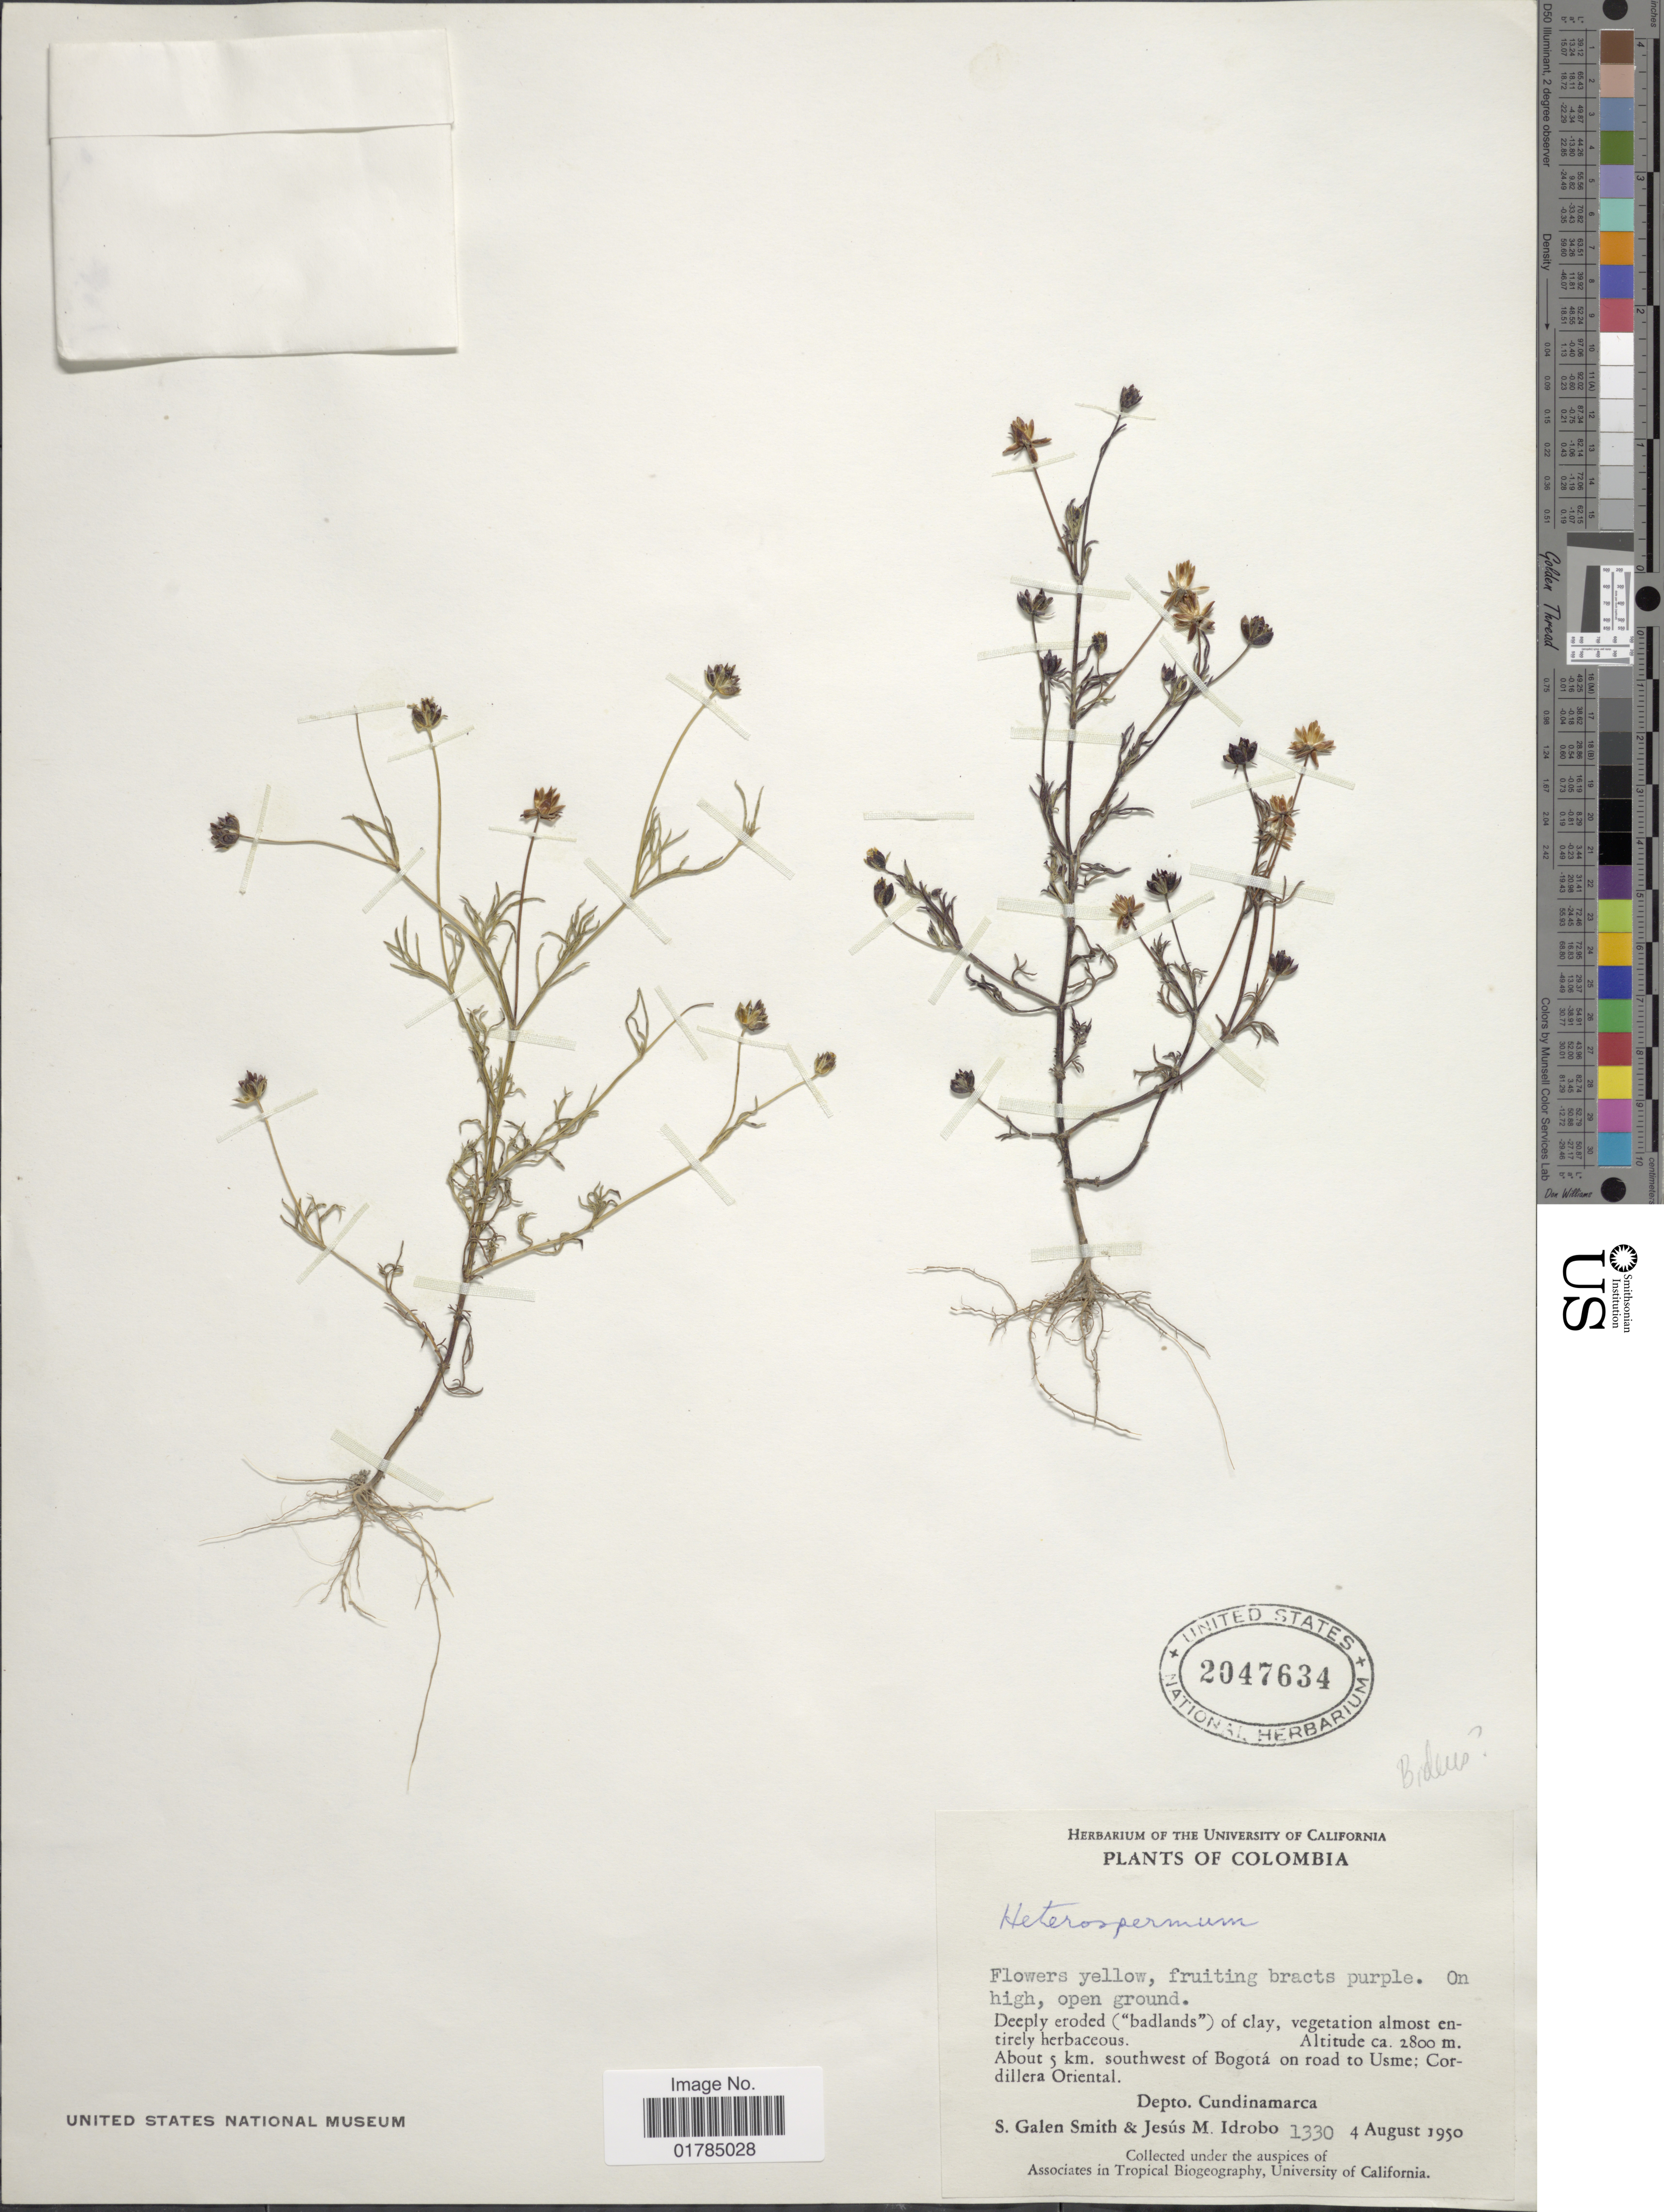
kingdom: Plantae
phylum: Tracheophyta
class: Magnoliopsida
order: Asterales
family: Asteraceae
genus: Heterosperma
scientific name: Heterosperma sp.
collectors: S. G. Smith & J. M. Idrobo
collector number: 1330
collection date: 1950-08-04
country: Colombia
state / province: Cundinamarca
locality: About 2 km. southwest of Bogota on road to usme, Cordillera Oriental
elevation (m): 2800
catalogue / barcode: US 2047634